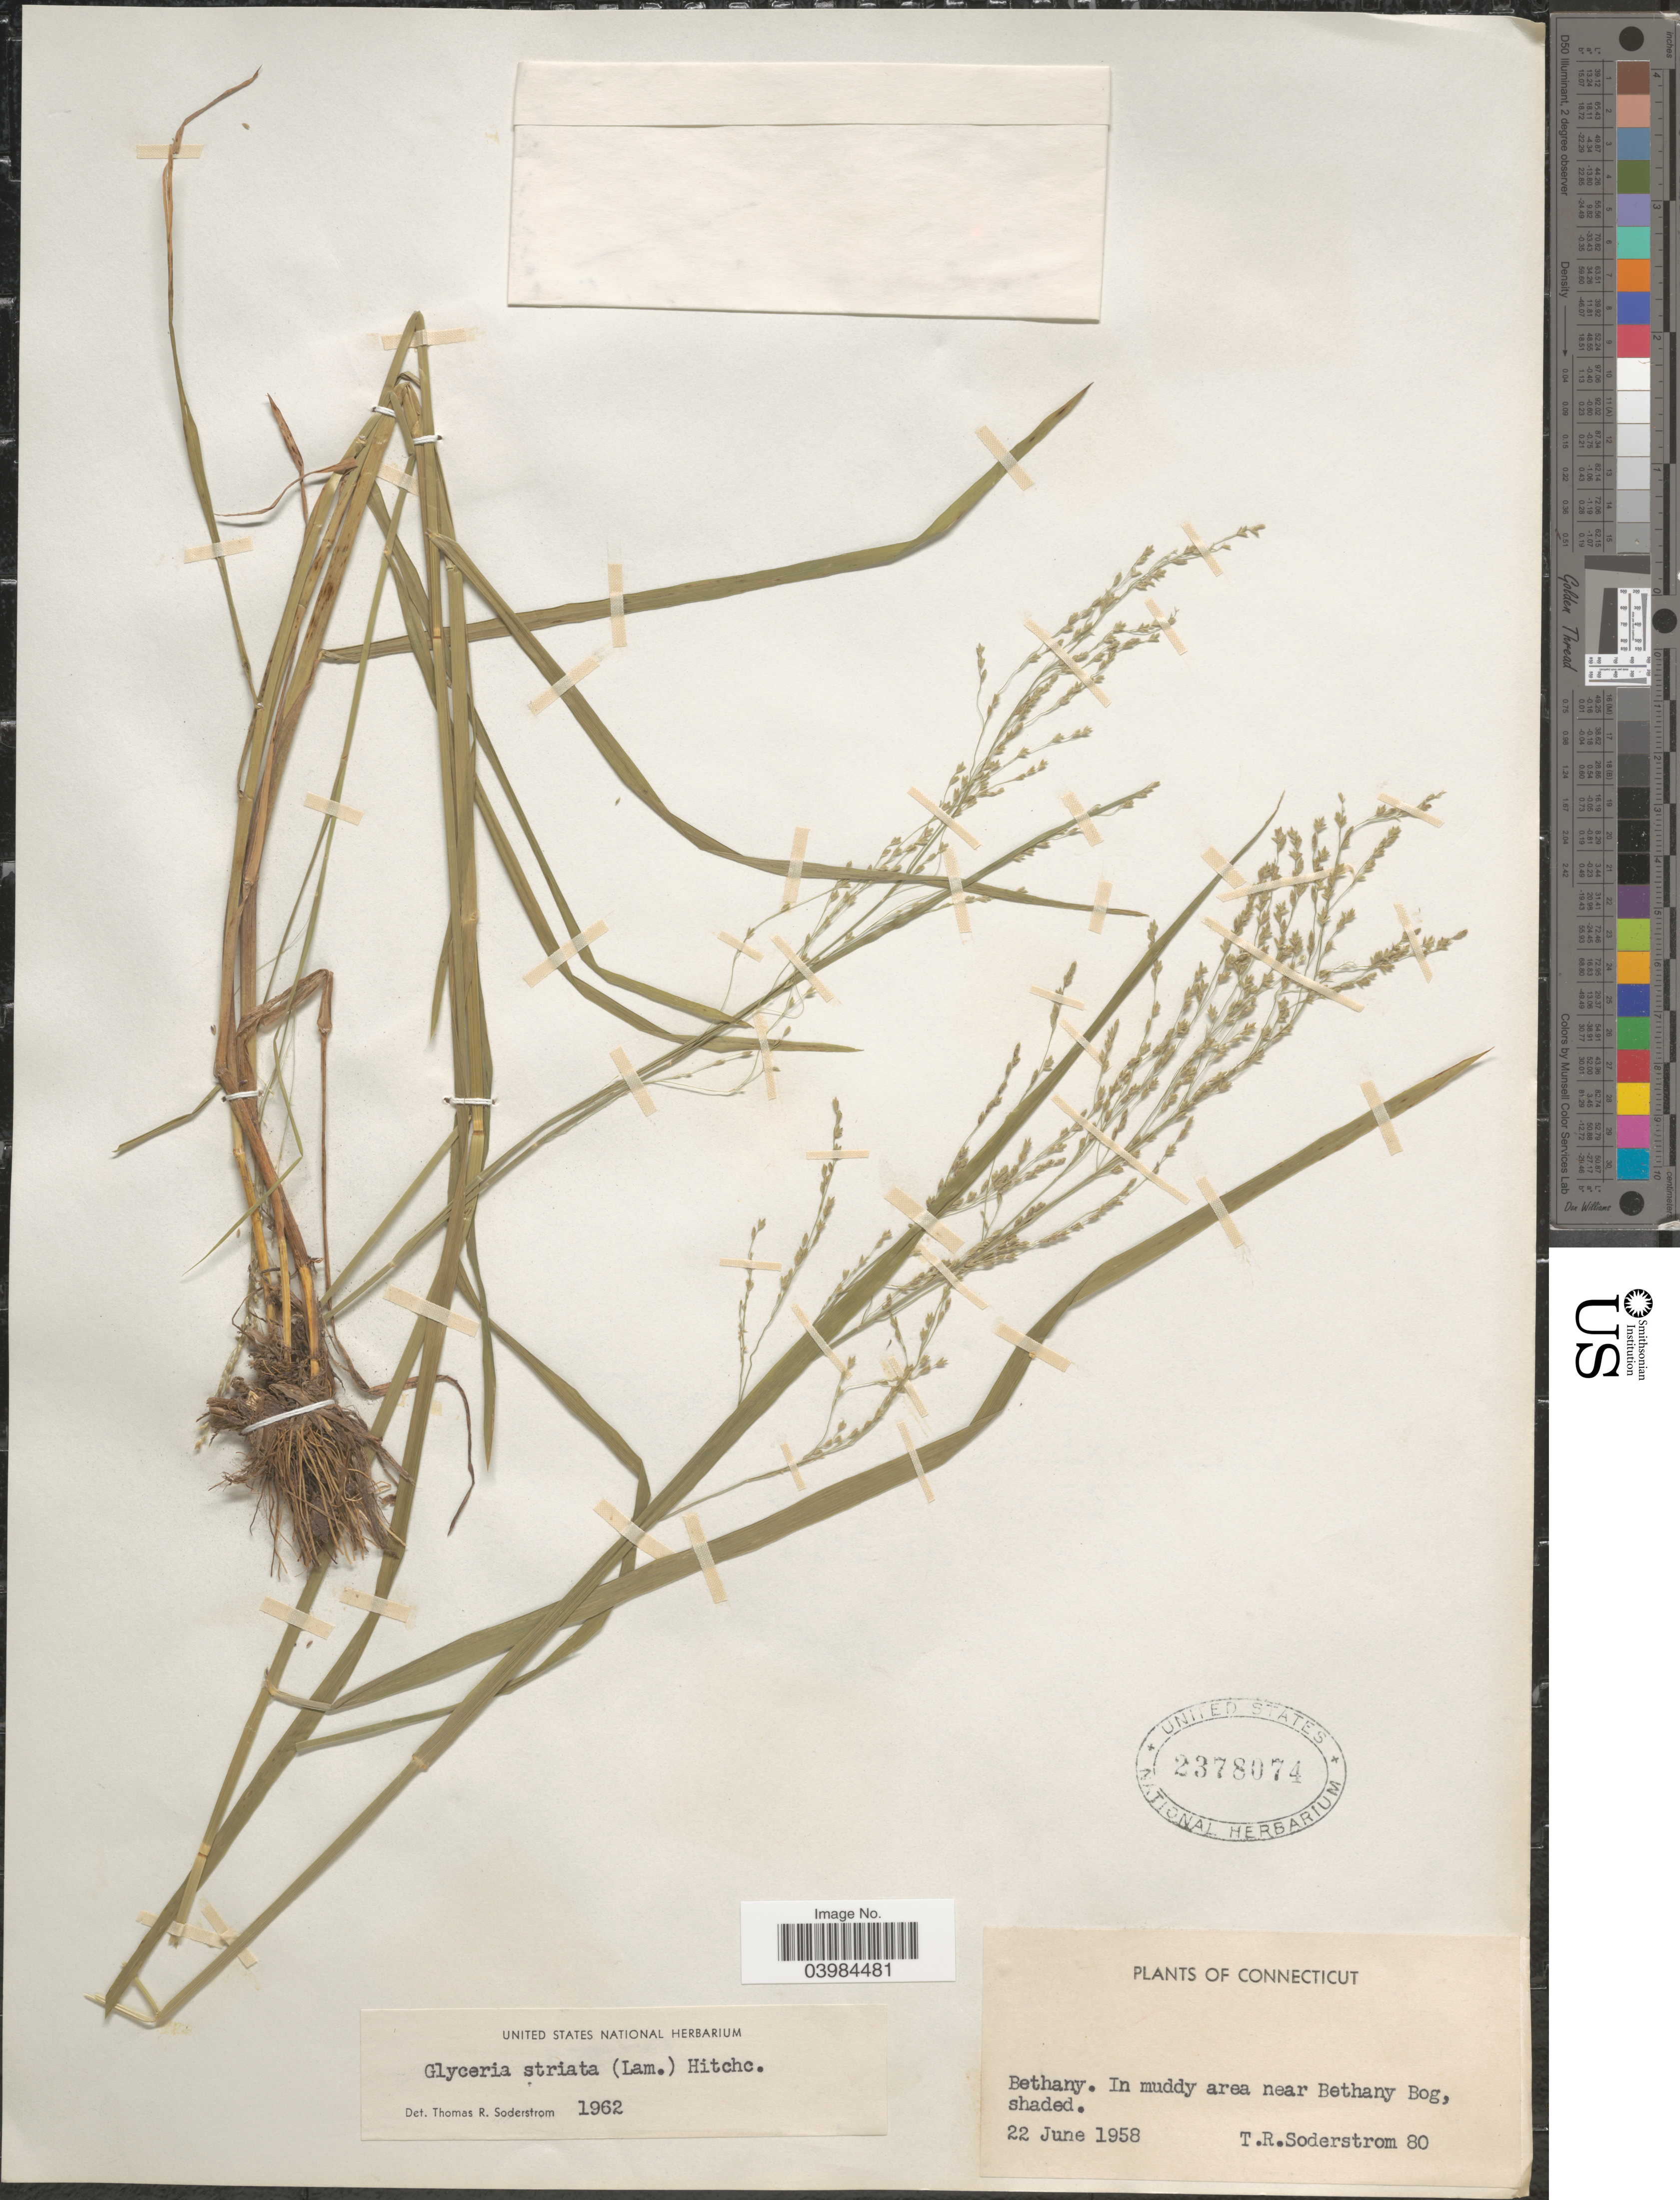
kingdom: Plantae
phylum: Tracheophyta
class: Liliopsida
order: Poales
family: Poaceae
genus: Glyceria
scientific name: Glyceria striata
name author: (Lam.) Hitchc.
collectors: T. R. Soderstrom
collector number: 80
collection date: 1958-06-22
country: United States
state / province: Connecticut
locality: Bethany. In muddy area near Bethany Bog, shaded.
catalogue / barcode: US 2378074